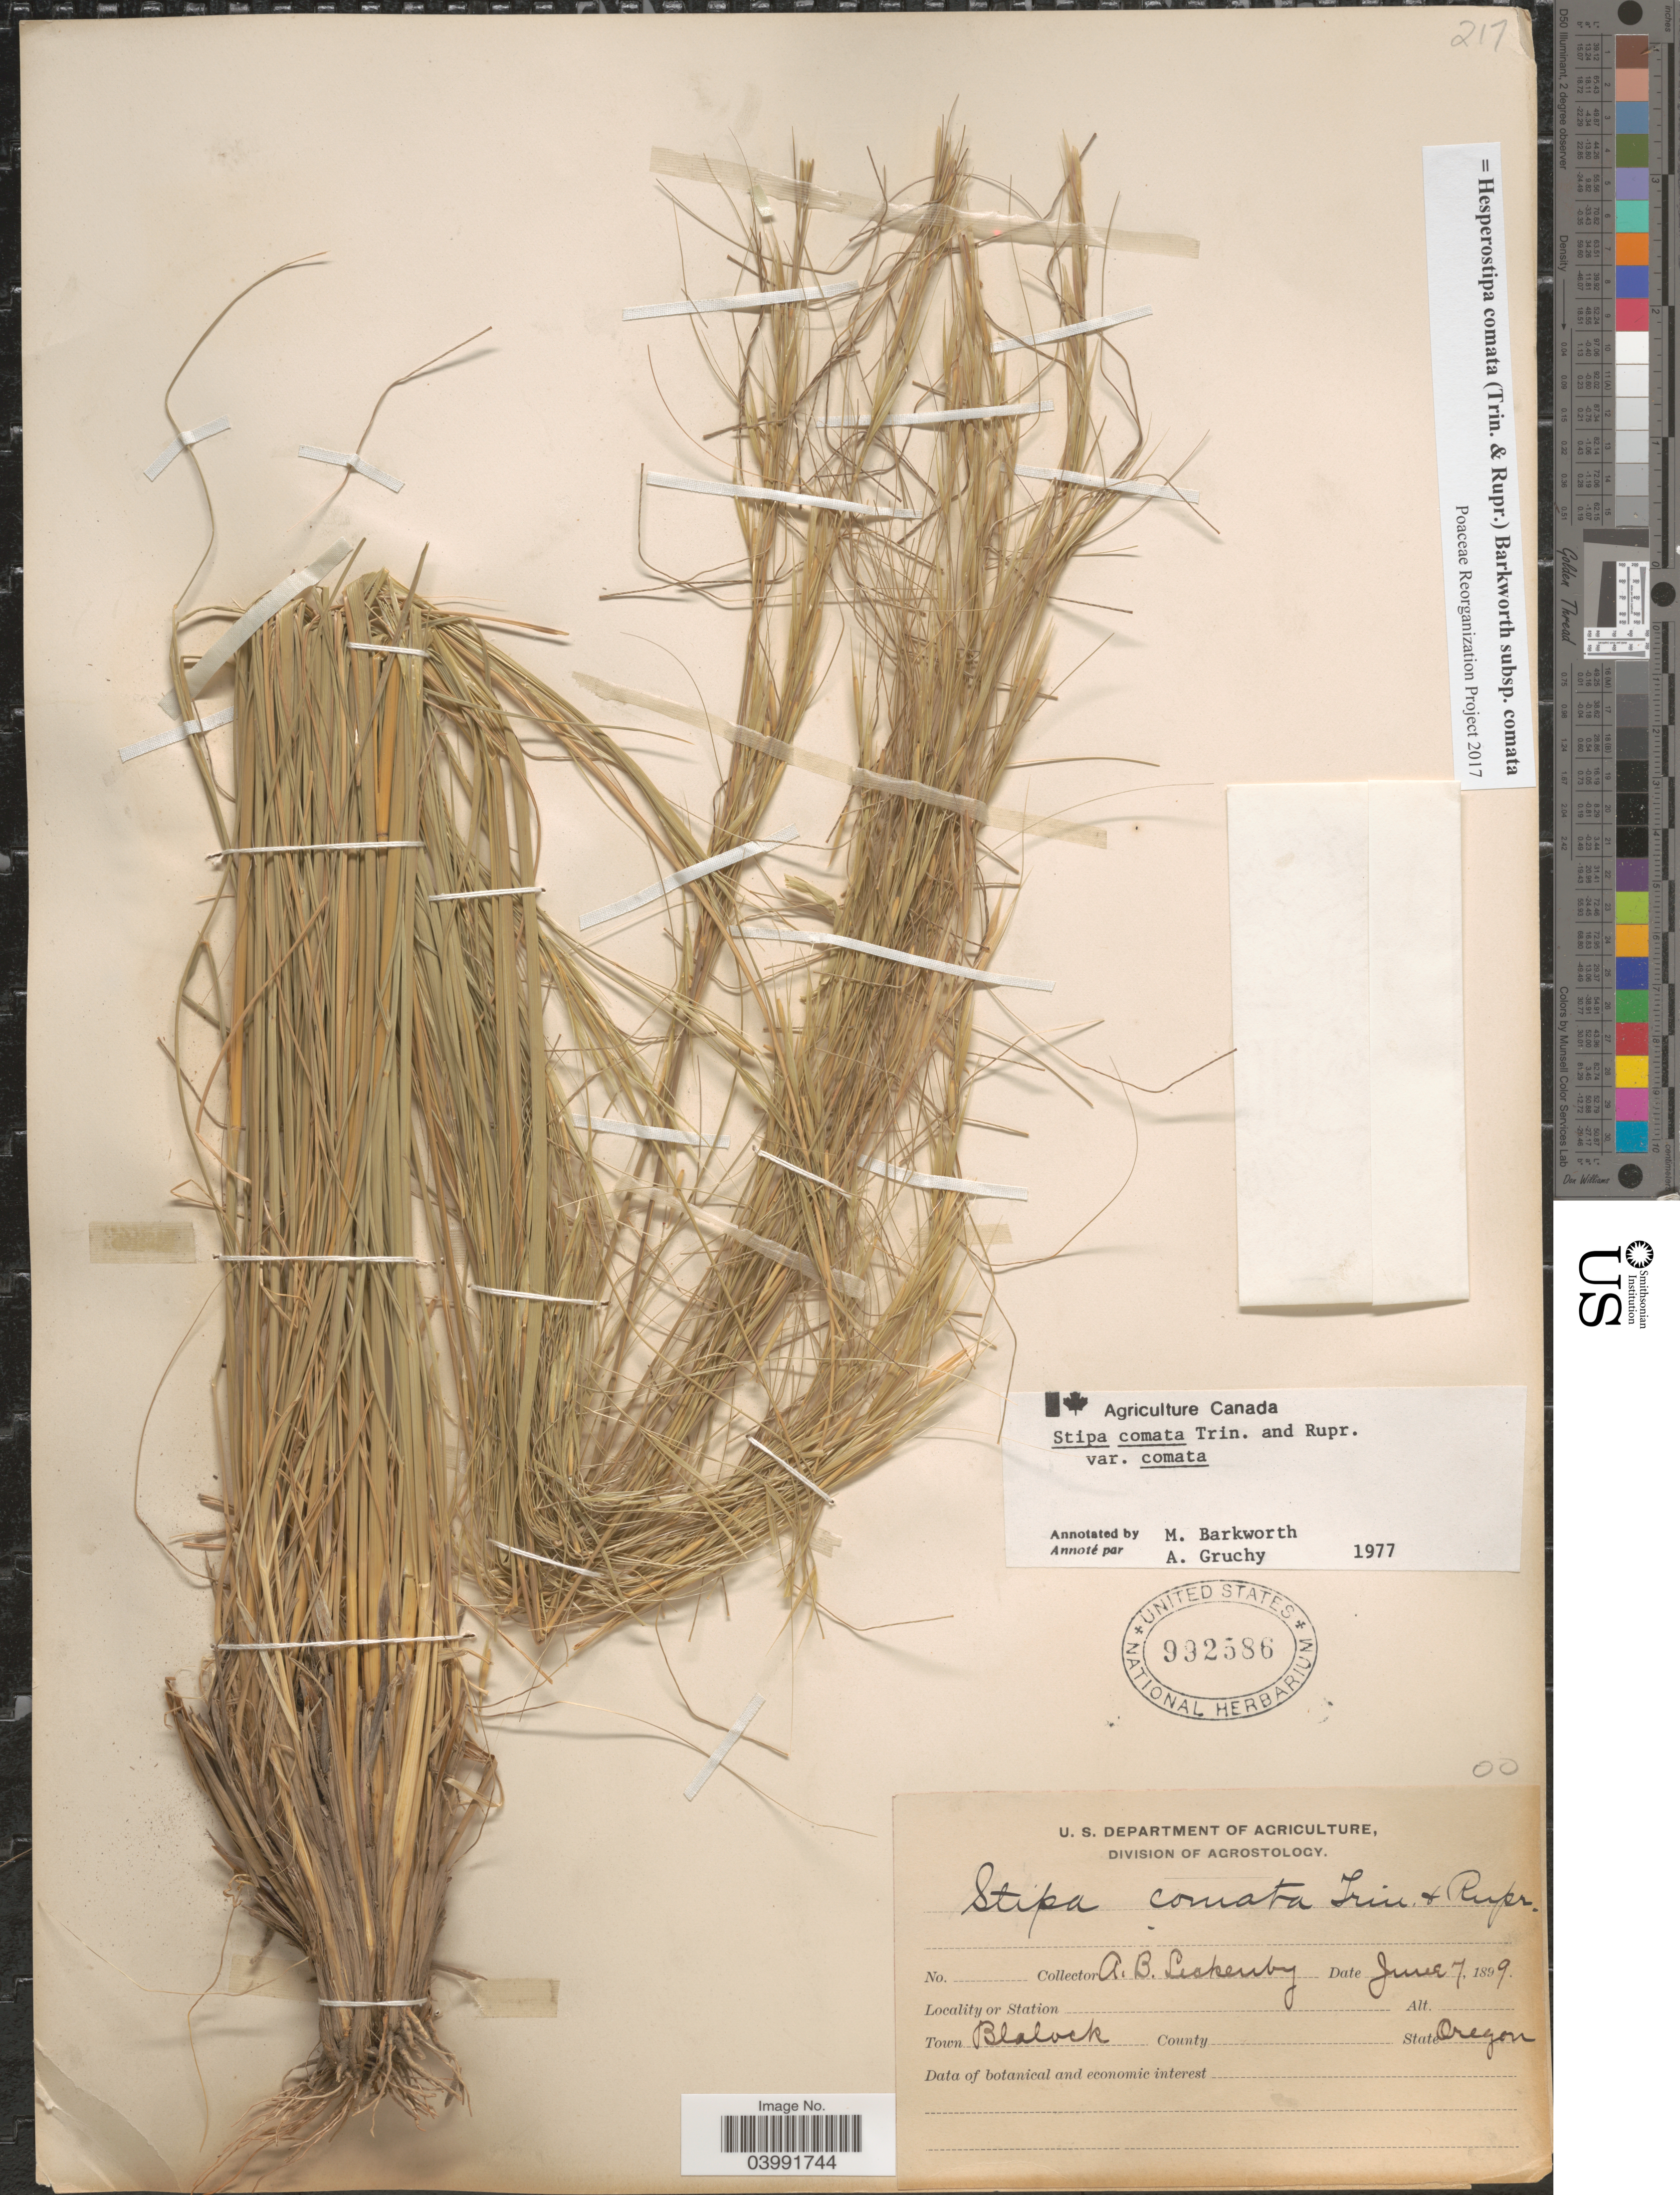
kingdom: Plantae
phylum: Tracheophyta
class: Liliopsida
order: Poales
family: Poaceae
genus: Hesperostipa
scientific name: Hesperostipa comata subsp. comata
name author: (Trin. & Rupr.) Barkworth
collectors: A. Leckenby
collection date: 1899-06-07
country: United States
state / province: Oregon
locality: Town Blalock.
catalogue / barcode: US 992586